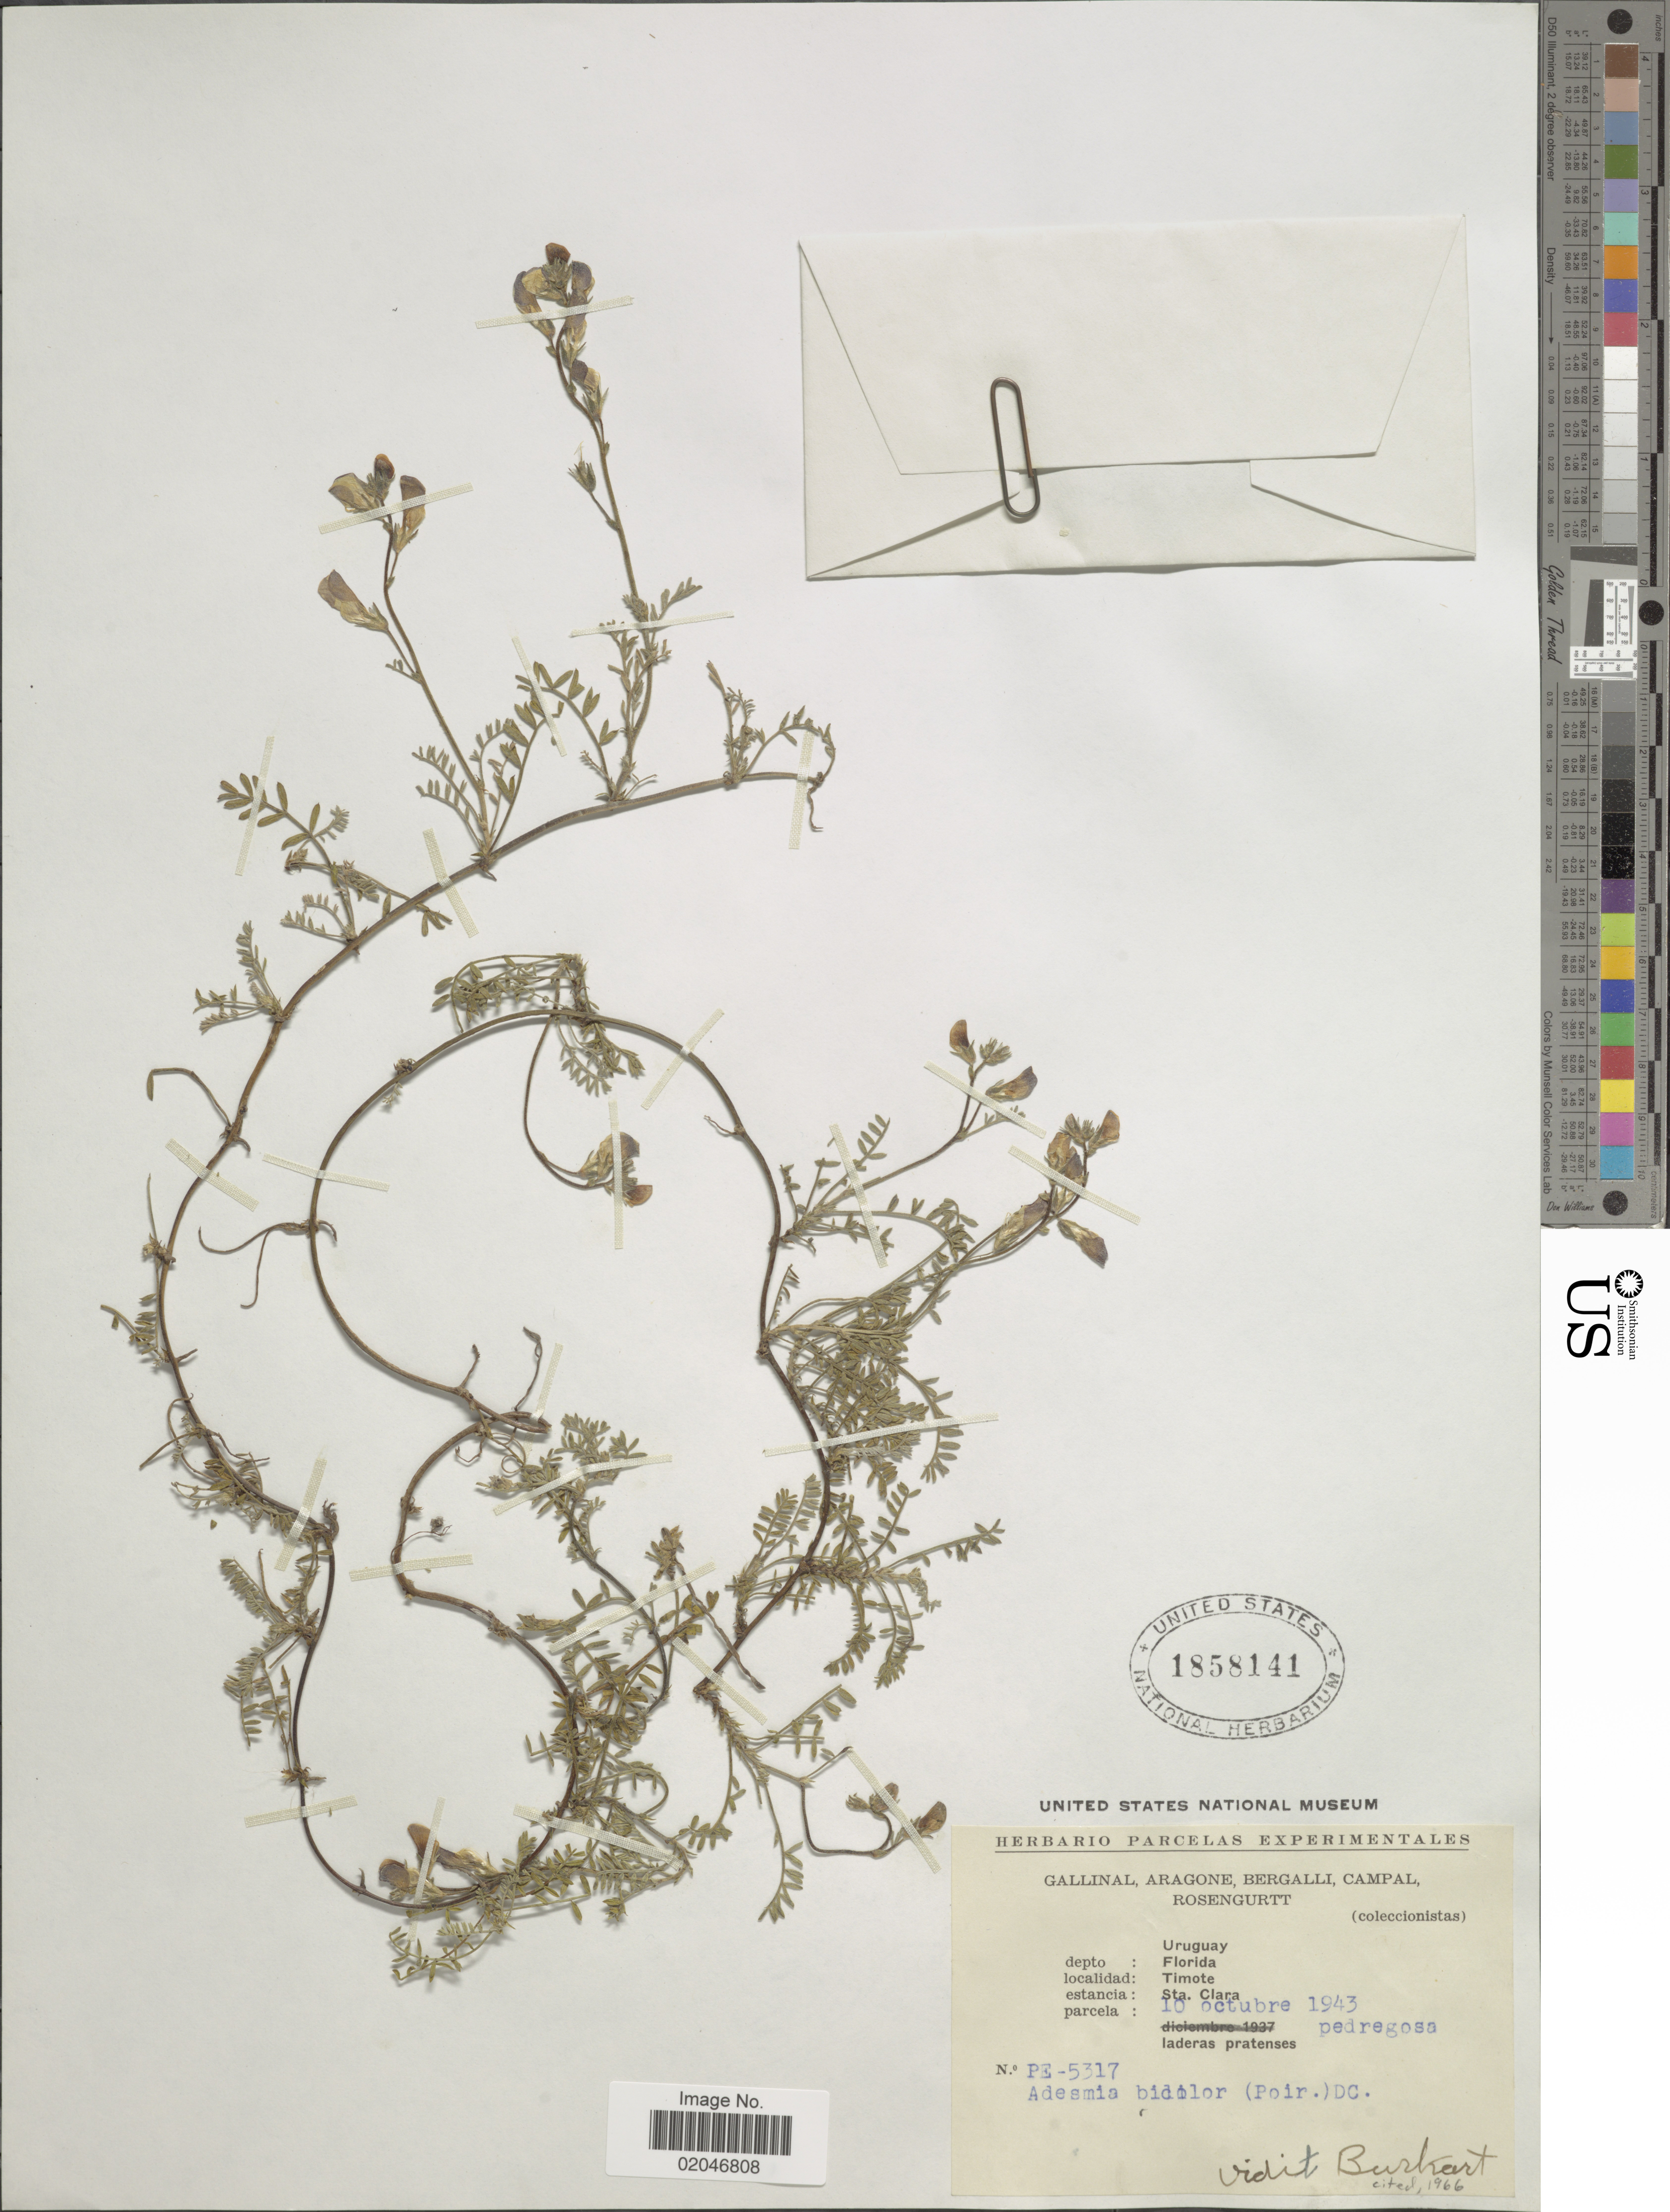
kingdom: Plantae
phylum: Tracheophyta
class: Magnoliopsida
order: Fabales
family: Fabaceae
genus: Adesmia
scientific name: Adesmia bicolor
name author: (Poir.) DC.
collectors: -. Gallinal, -- Aragone, -- Bergalli, -- Campal & Rosengurtt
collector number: PE-5317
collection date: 1943-10-10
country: Uruguay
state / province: Florida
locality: Timote, Estancia Sta. Clara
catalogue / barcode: US 1858141